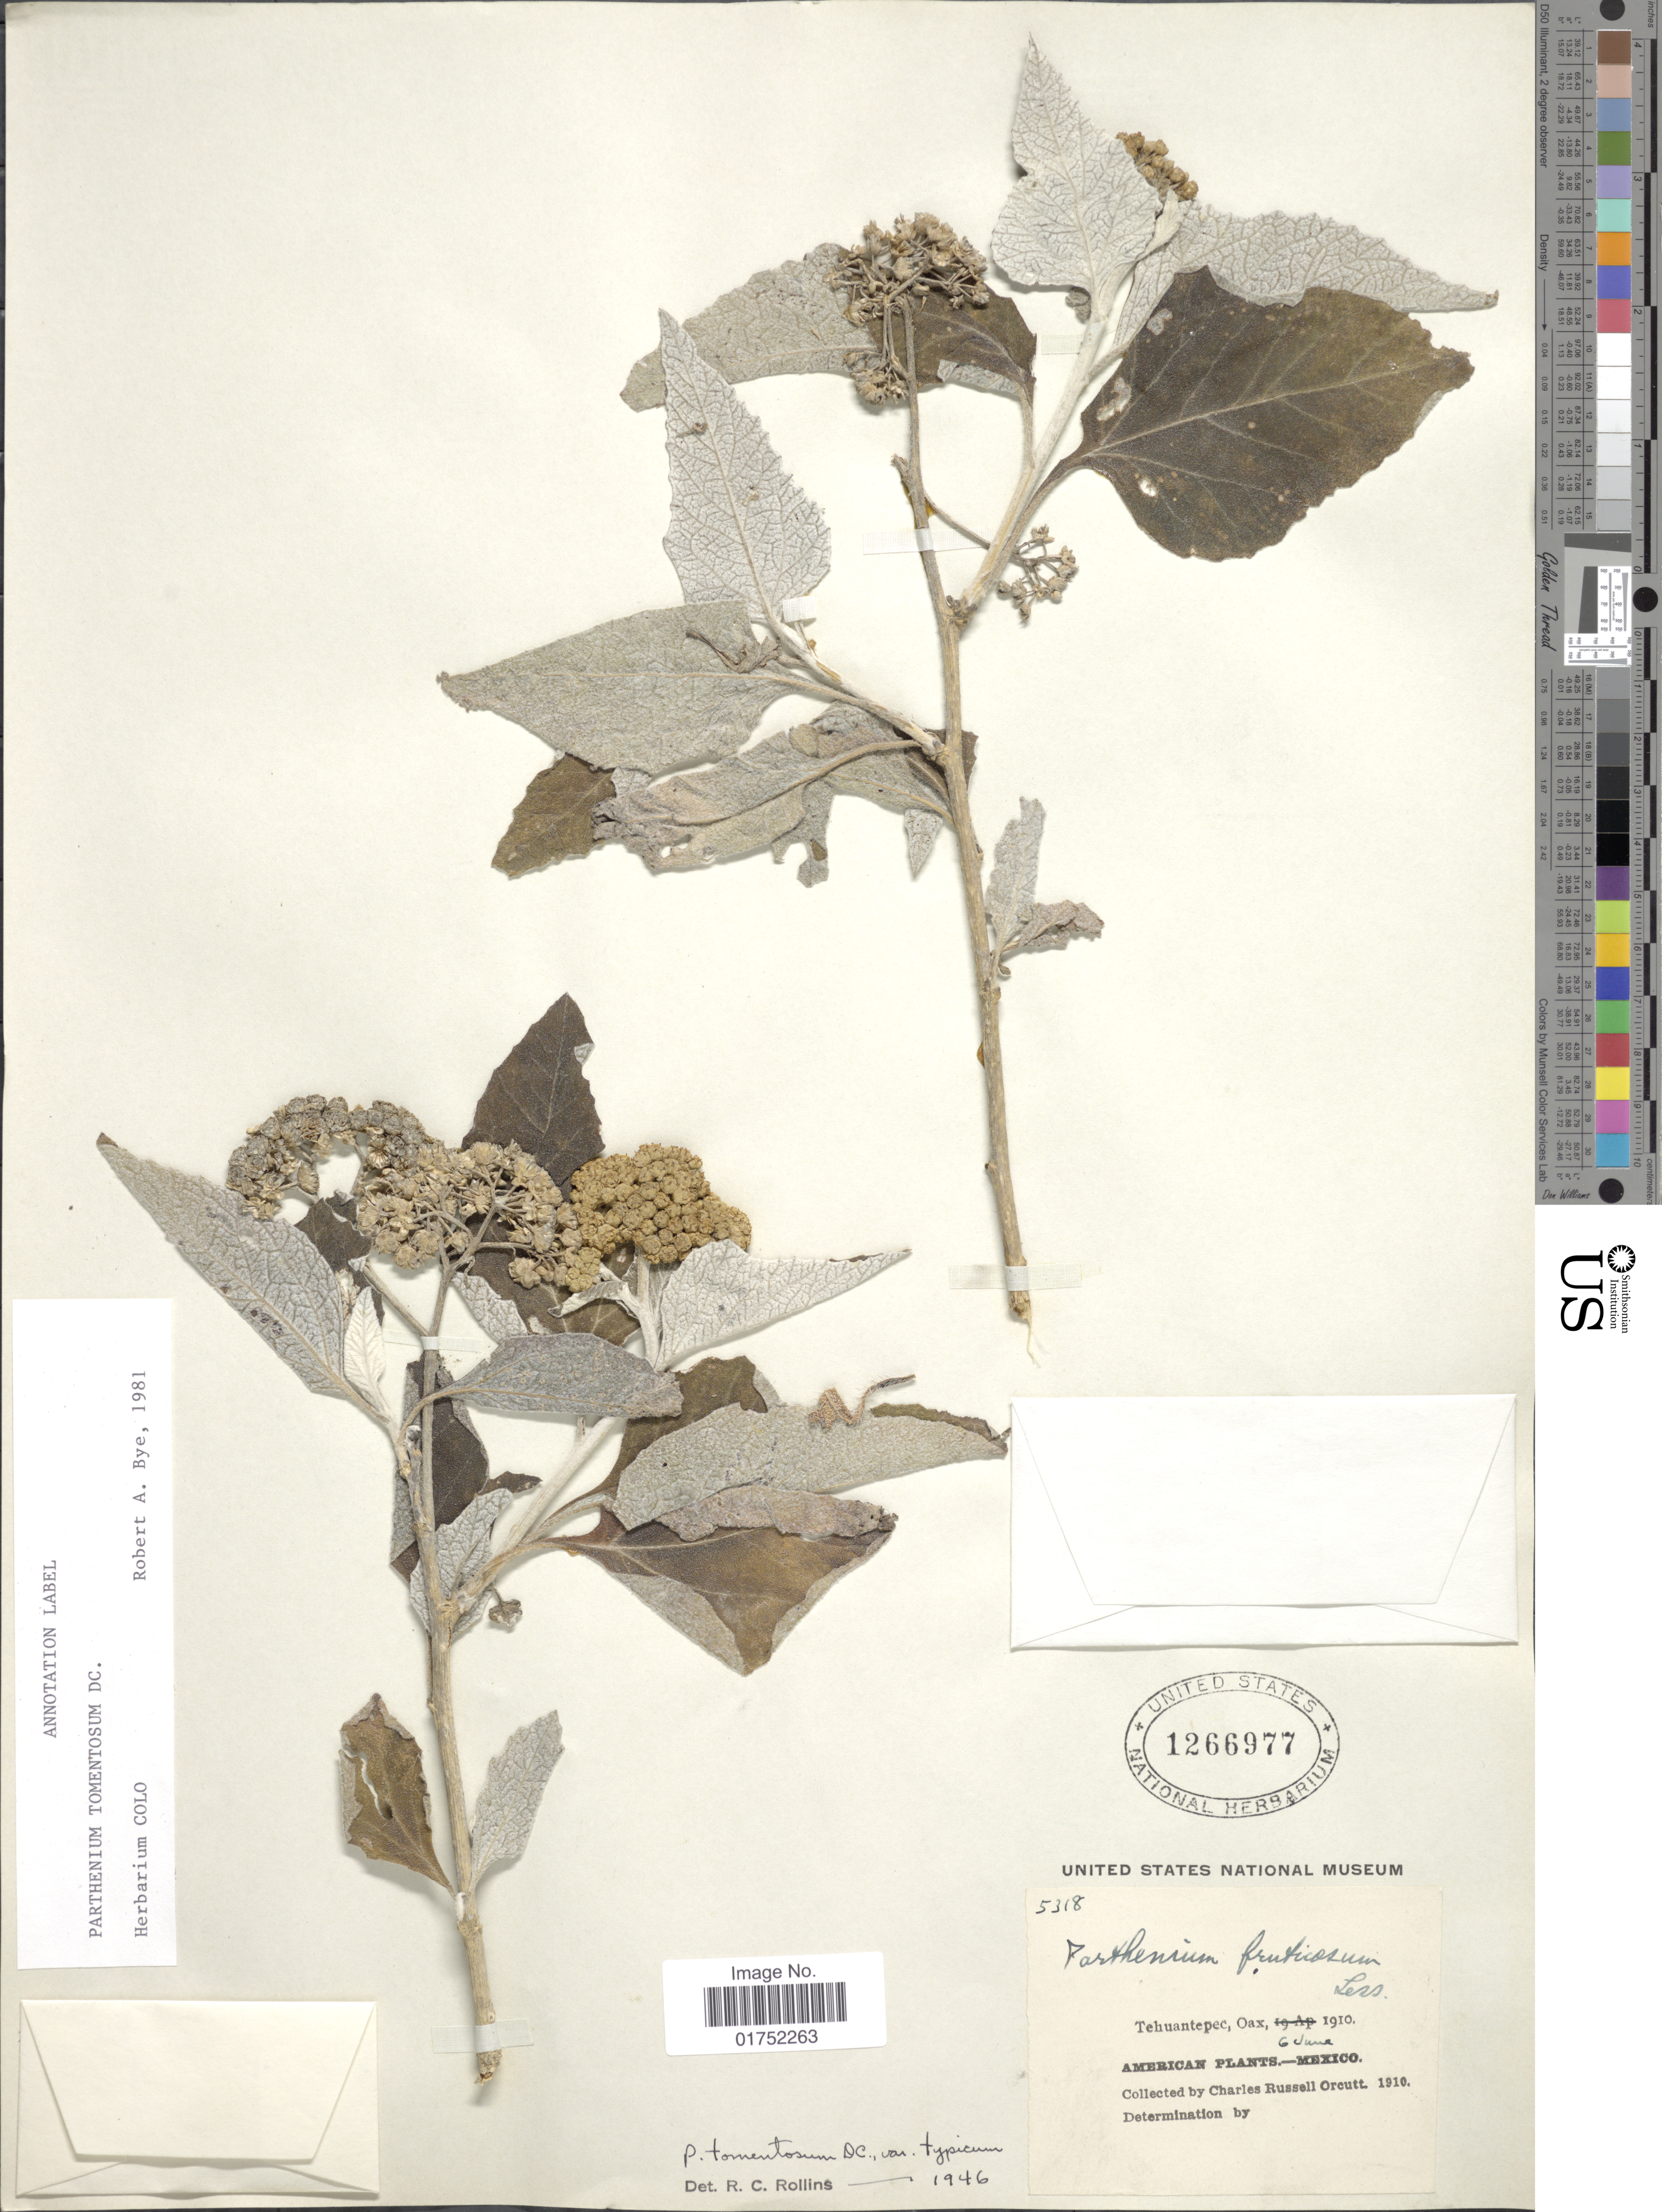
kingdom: Plantae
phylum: Tracheophyta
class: Magnoliopsida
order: Asterales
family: Asteraceae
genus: Parthenium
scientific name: Parthenium tomentosum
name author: DC.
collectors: C. R. Orcutt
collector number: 5318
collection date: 1910-06-06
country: Mexico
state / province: Oaxaca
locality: Tehuantepec, Oax.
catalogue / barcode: US 1266977